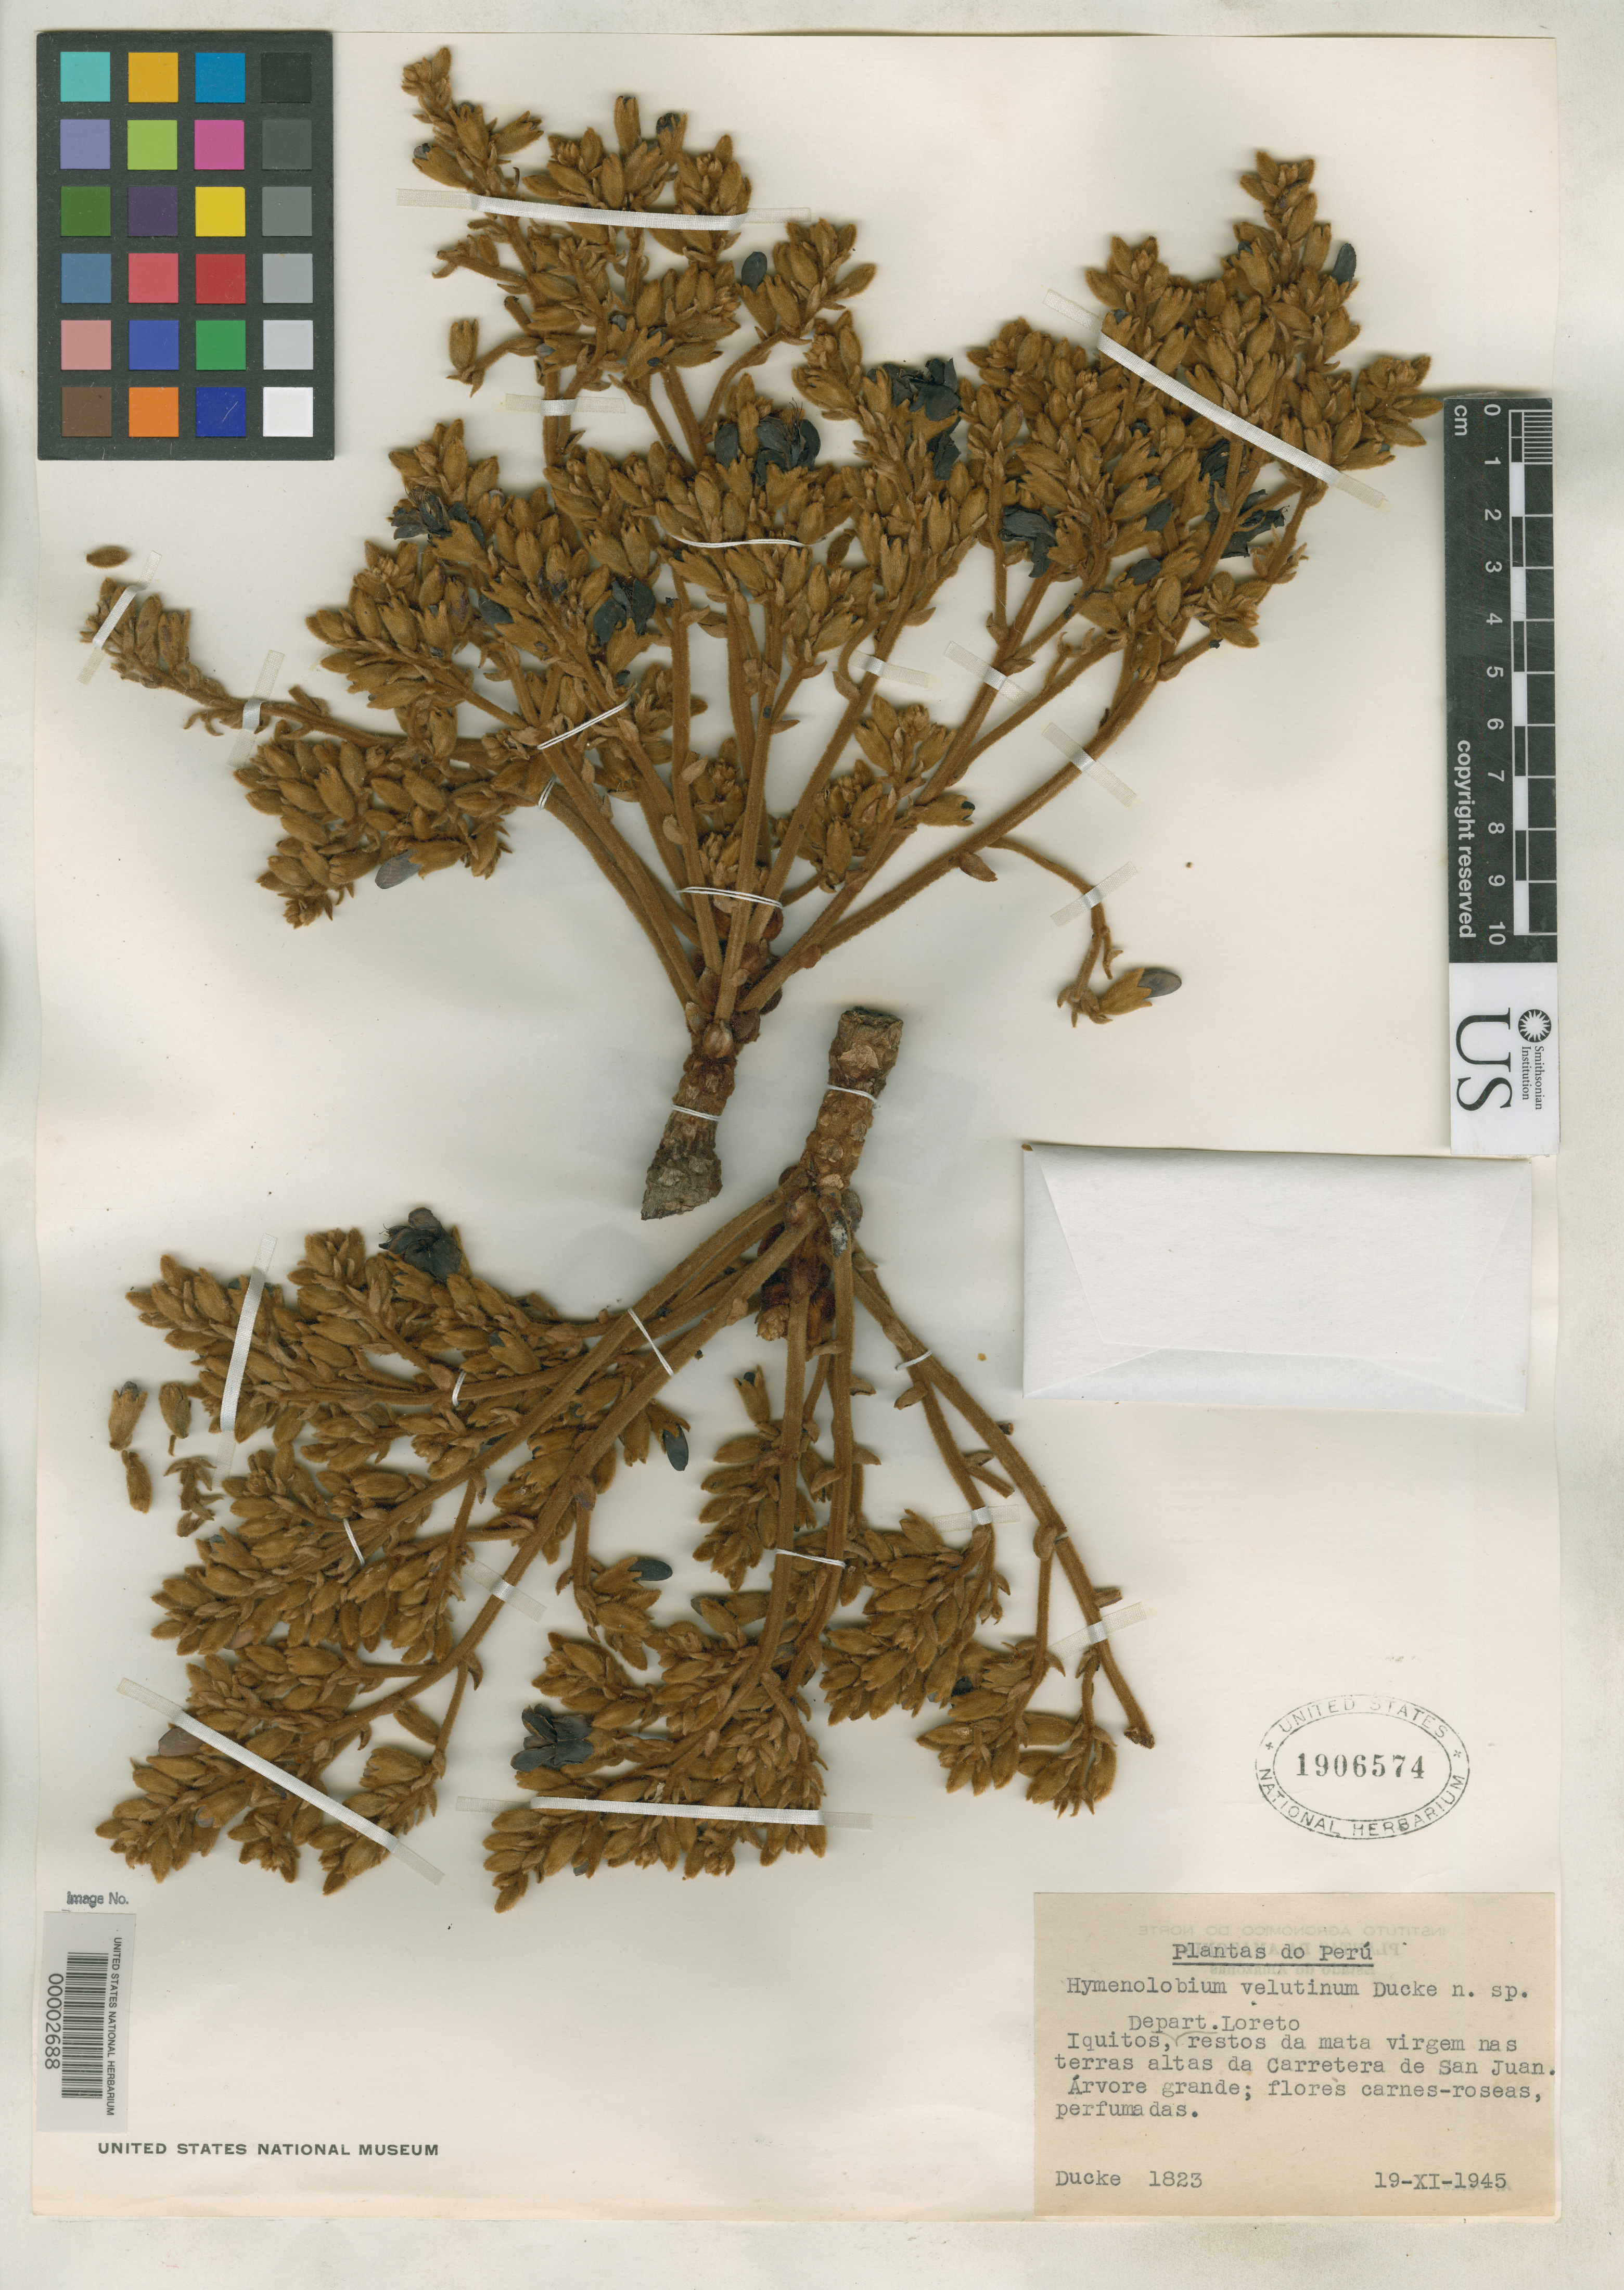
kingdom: Plantae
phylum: Tracheophyta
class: Magnoliopsida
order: Fabales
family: Fabaceae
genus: Hymenolobium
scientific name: Hymenolobium velutinum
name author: Ducke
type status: Type Collection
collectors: A. Ducke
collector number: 1823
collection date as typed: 19 Nov 1945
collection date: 1945-11-19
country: Peru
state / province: Loreto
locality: Iquitos, restos de mata virgem nas terras altas de carretera de San Juan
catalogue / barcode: US 1900574